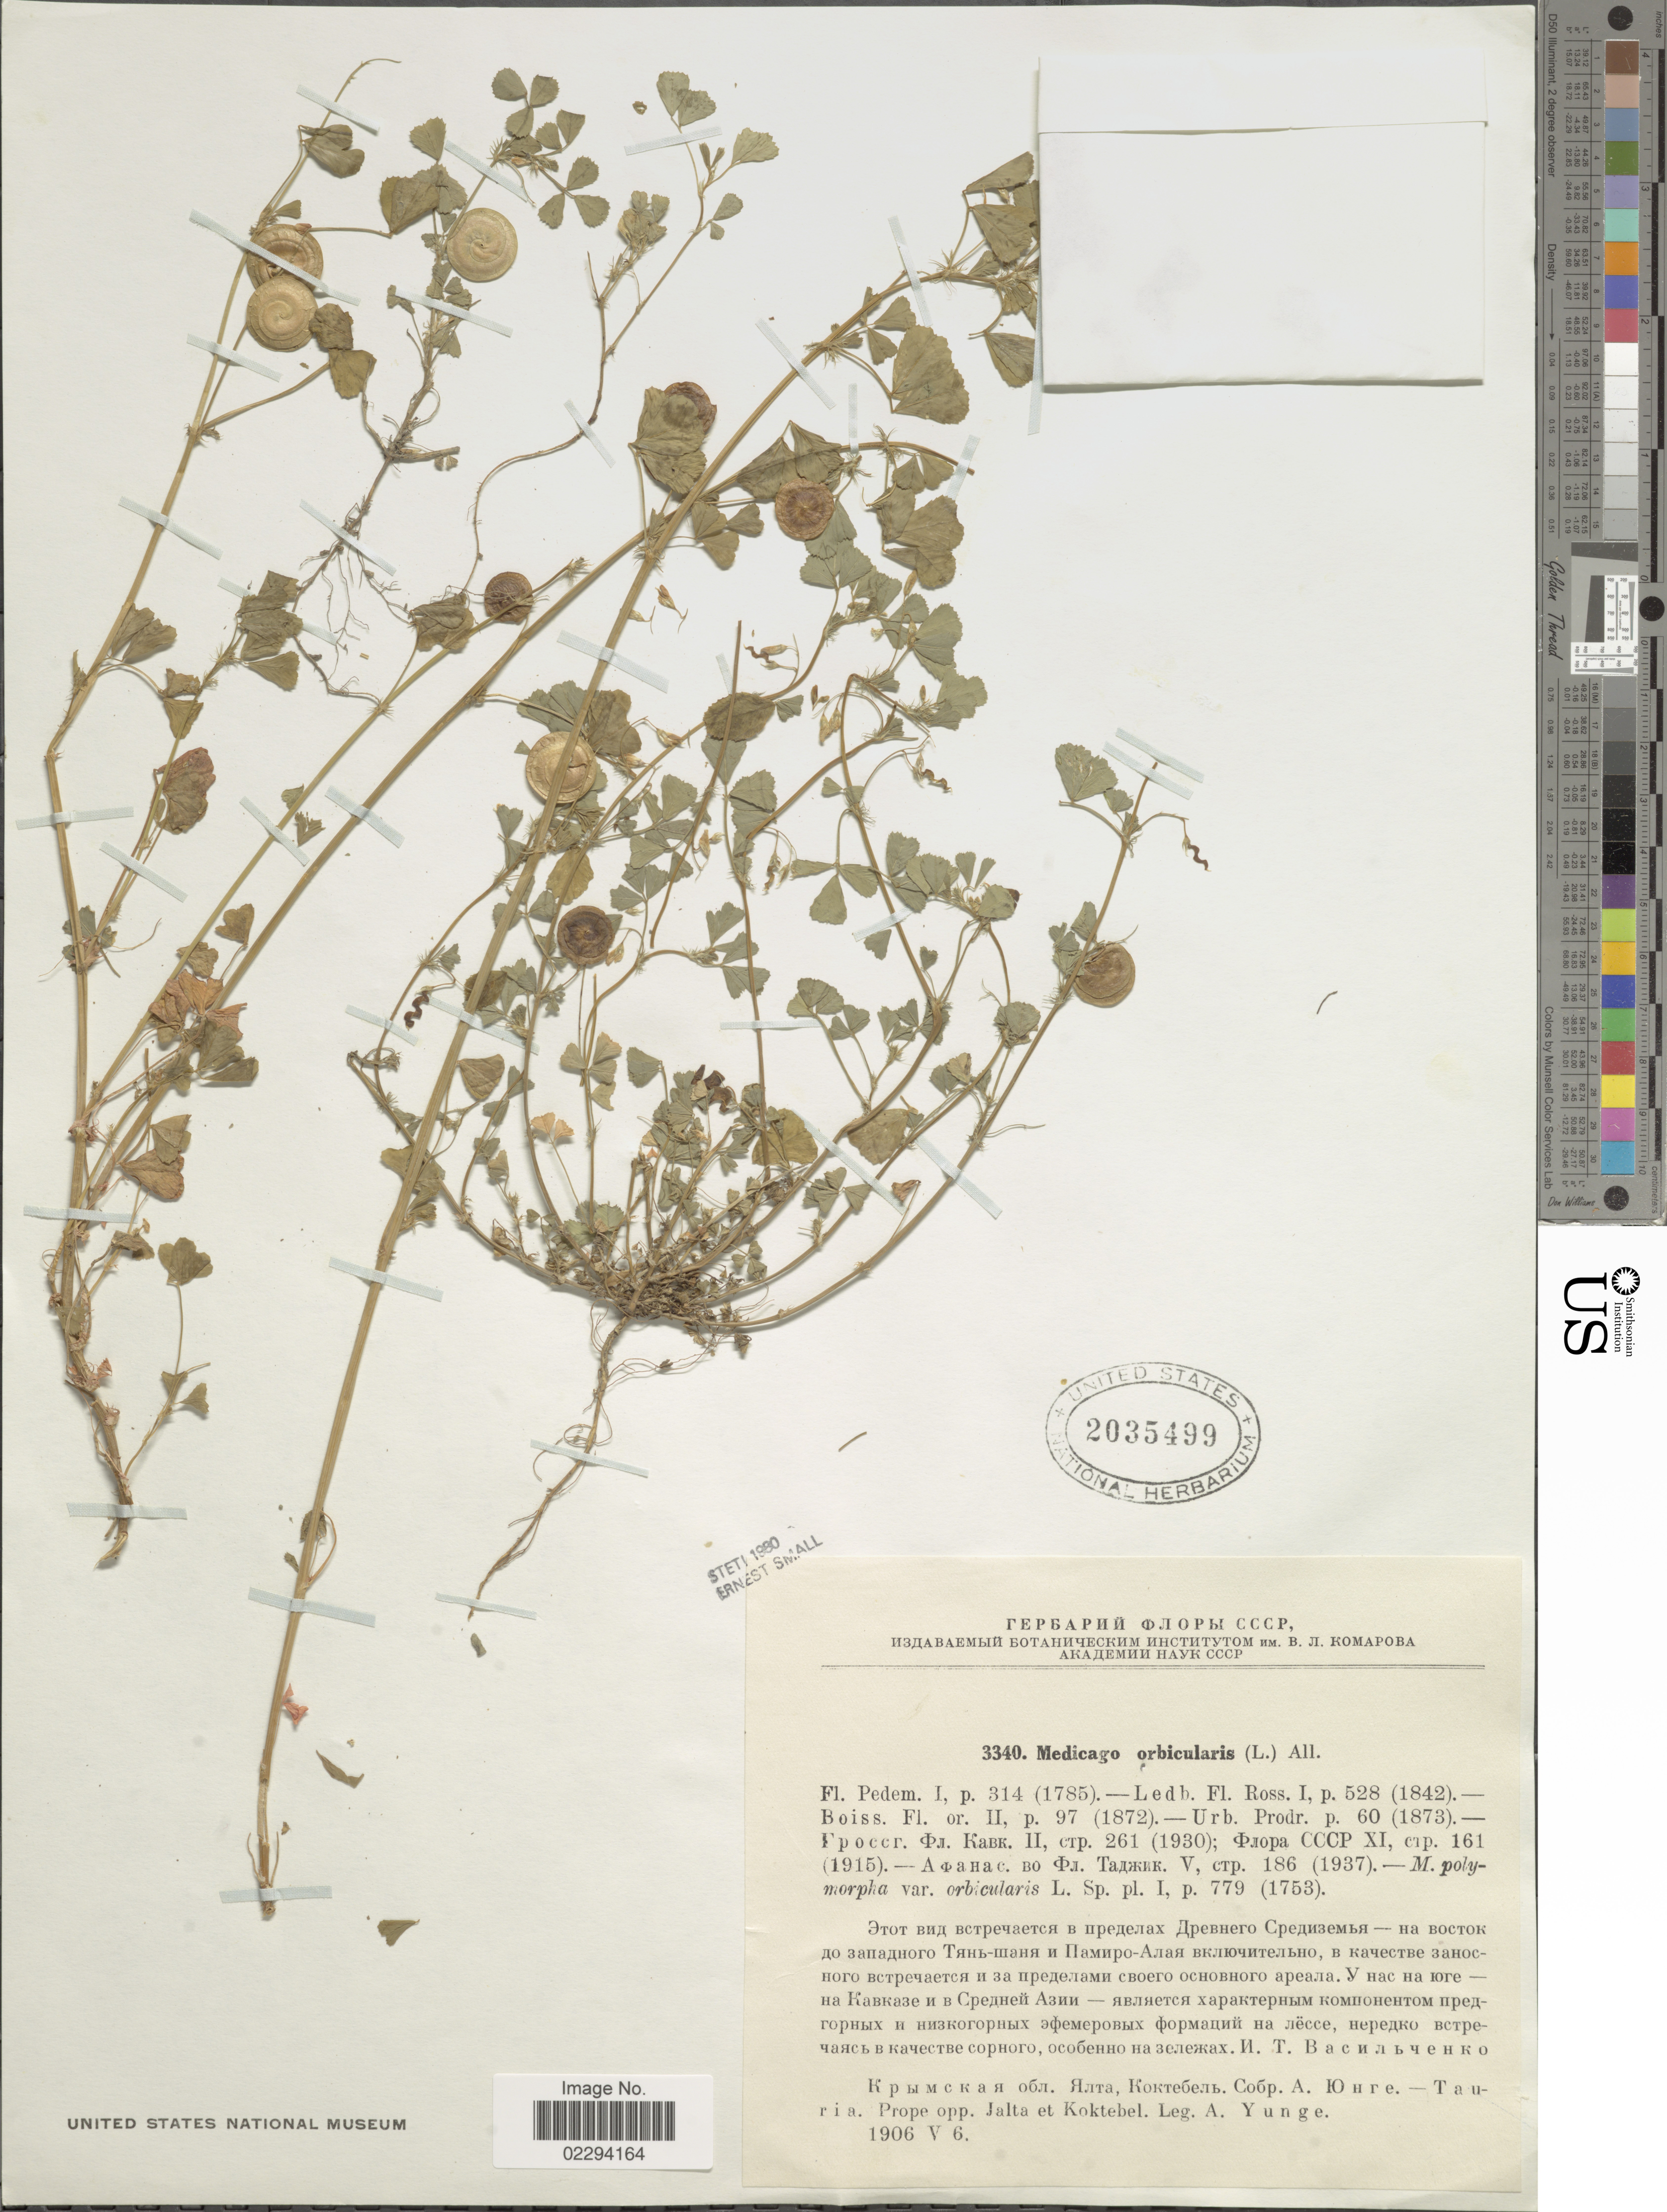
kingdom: Plantae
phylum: Tracheophyta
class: Magnoliopsida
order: Fabales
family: Fabaceae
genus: Medicago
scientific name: Medicago orbicularis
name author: (L.) Bartal.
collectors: A. Yunge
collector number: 3340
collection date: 1906-05-06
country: Ukraine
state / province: Crimea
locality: Prope opp. Jalta et Koktebel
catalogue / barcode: US 2035499